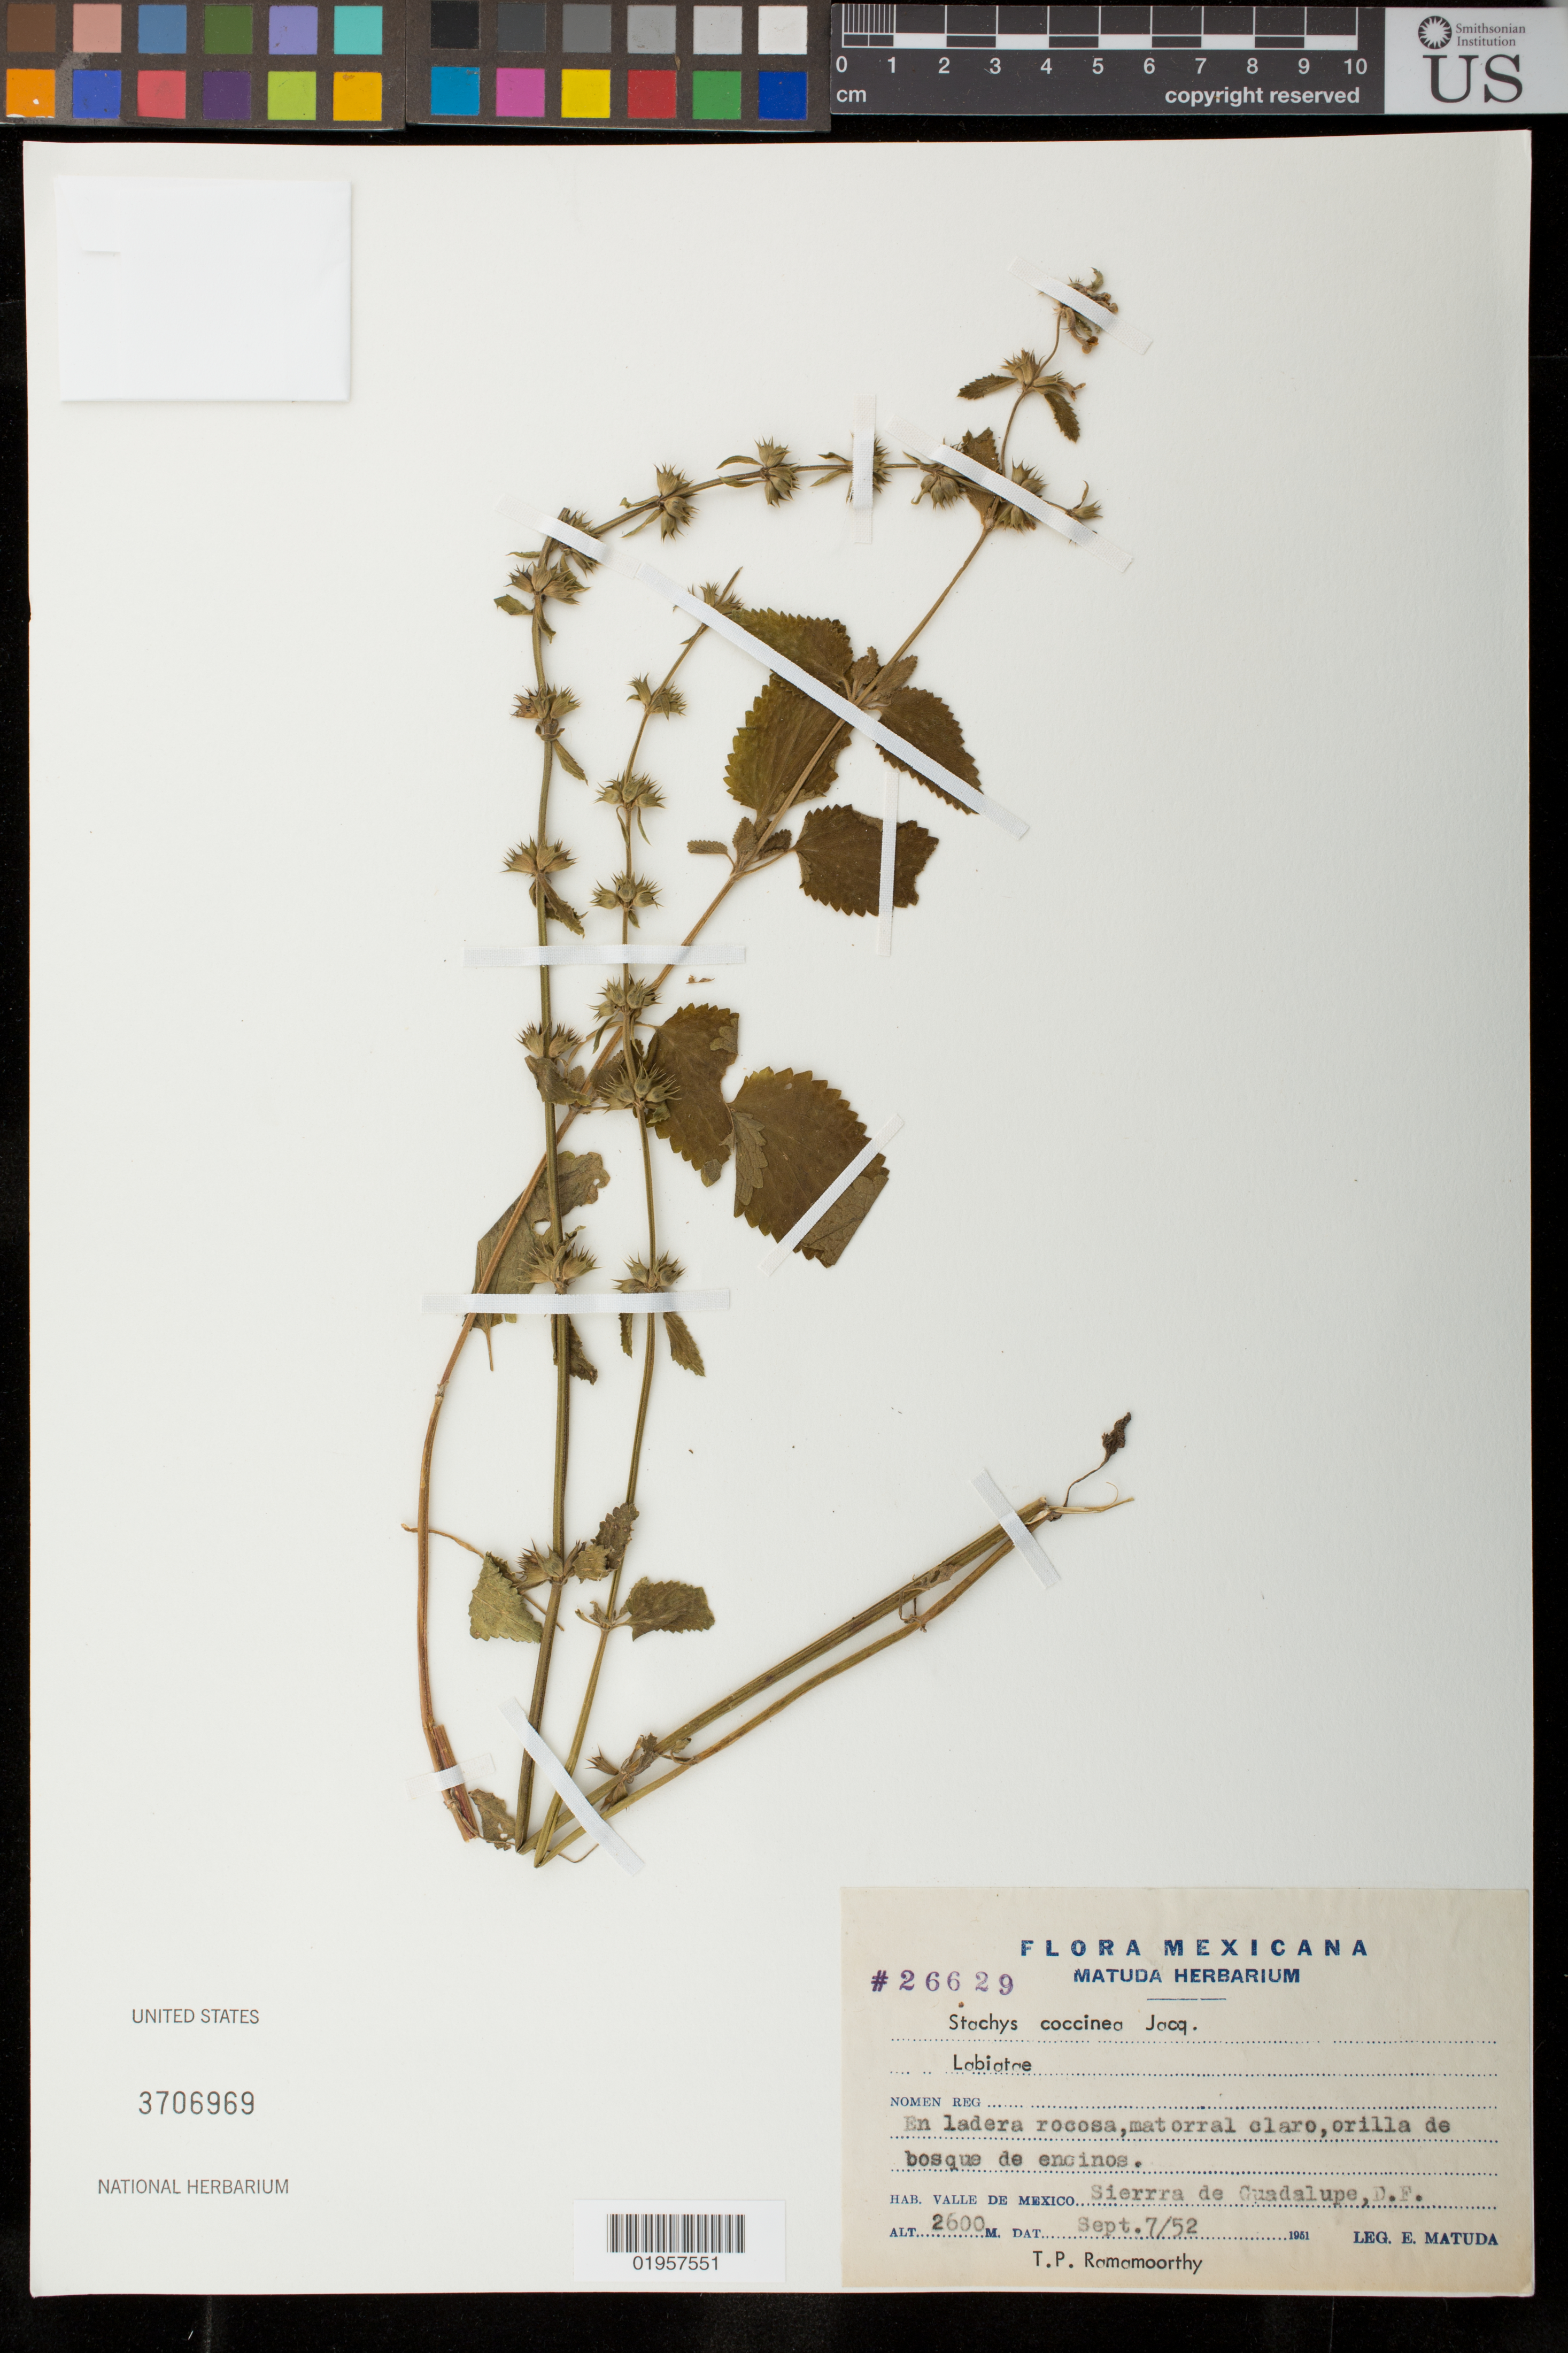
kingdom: Plantae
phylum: Tracheophyta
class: Magnoliopsida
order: Lamiales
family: Lamiaceae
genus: Stachys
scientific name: Stachys coccinea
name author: Ortega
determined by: Ramamoorthy, T. P.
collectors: E. Matuda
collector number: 26629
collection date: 1952-09-07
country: Mexico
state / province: Distrito Federal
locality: Sierra de Guadalupe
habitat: En ladera rocosa, matorral claro, orilla de bosque de encinos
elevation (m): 2600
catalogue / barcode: US 3706969